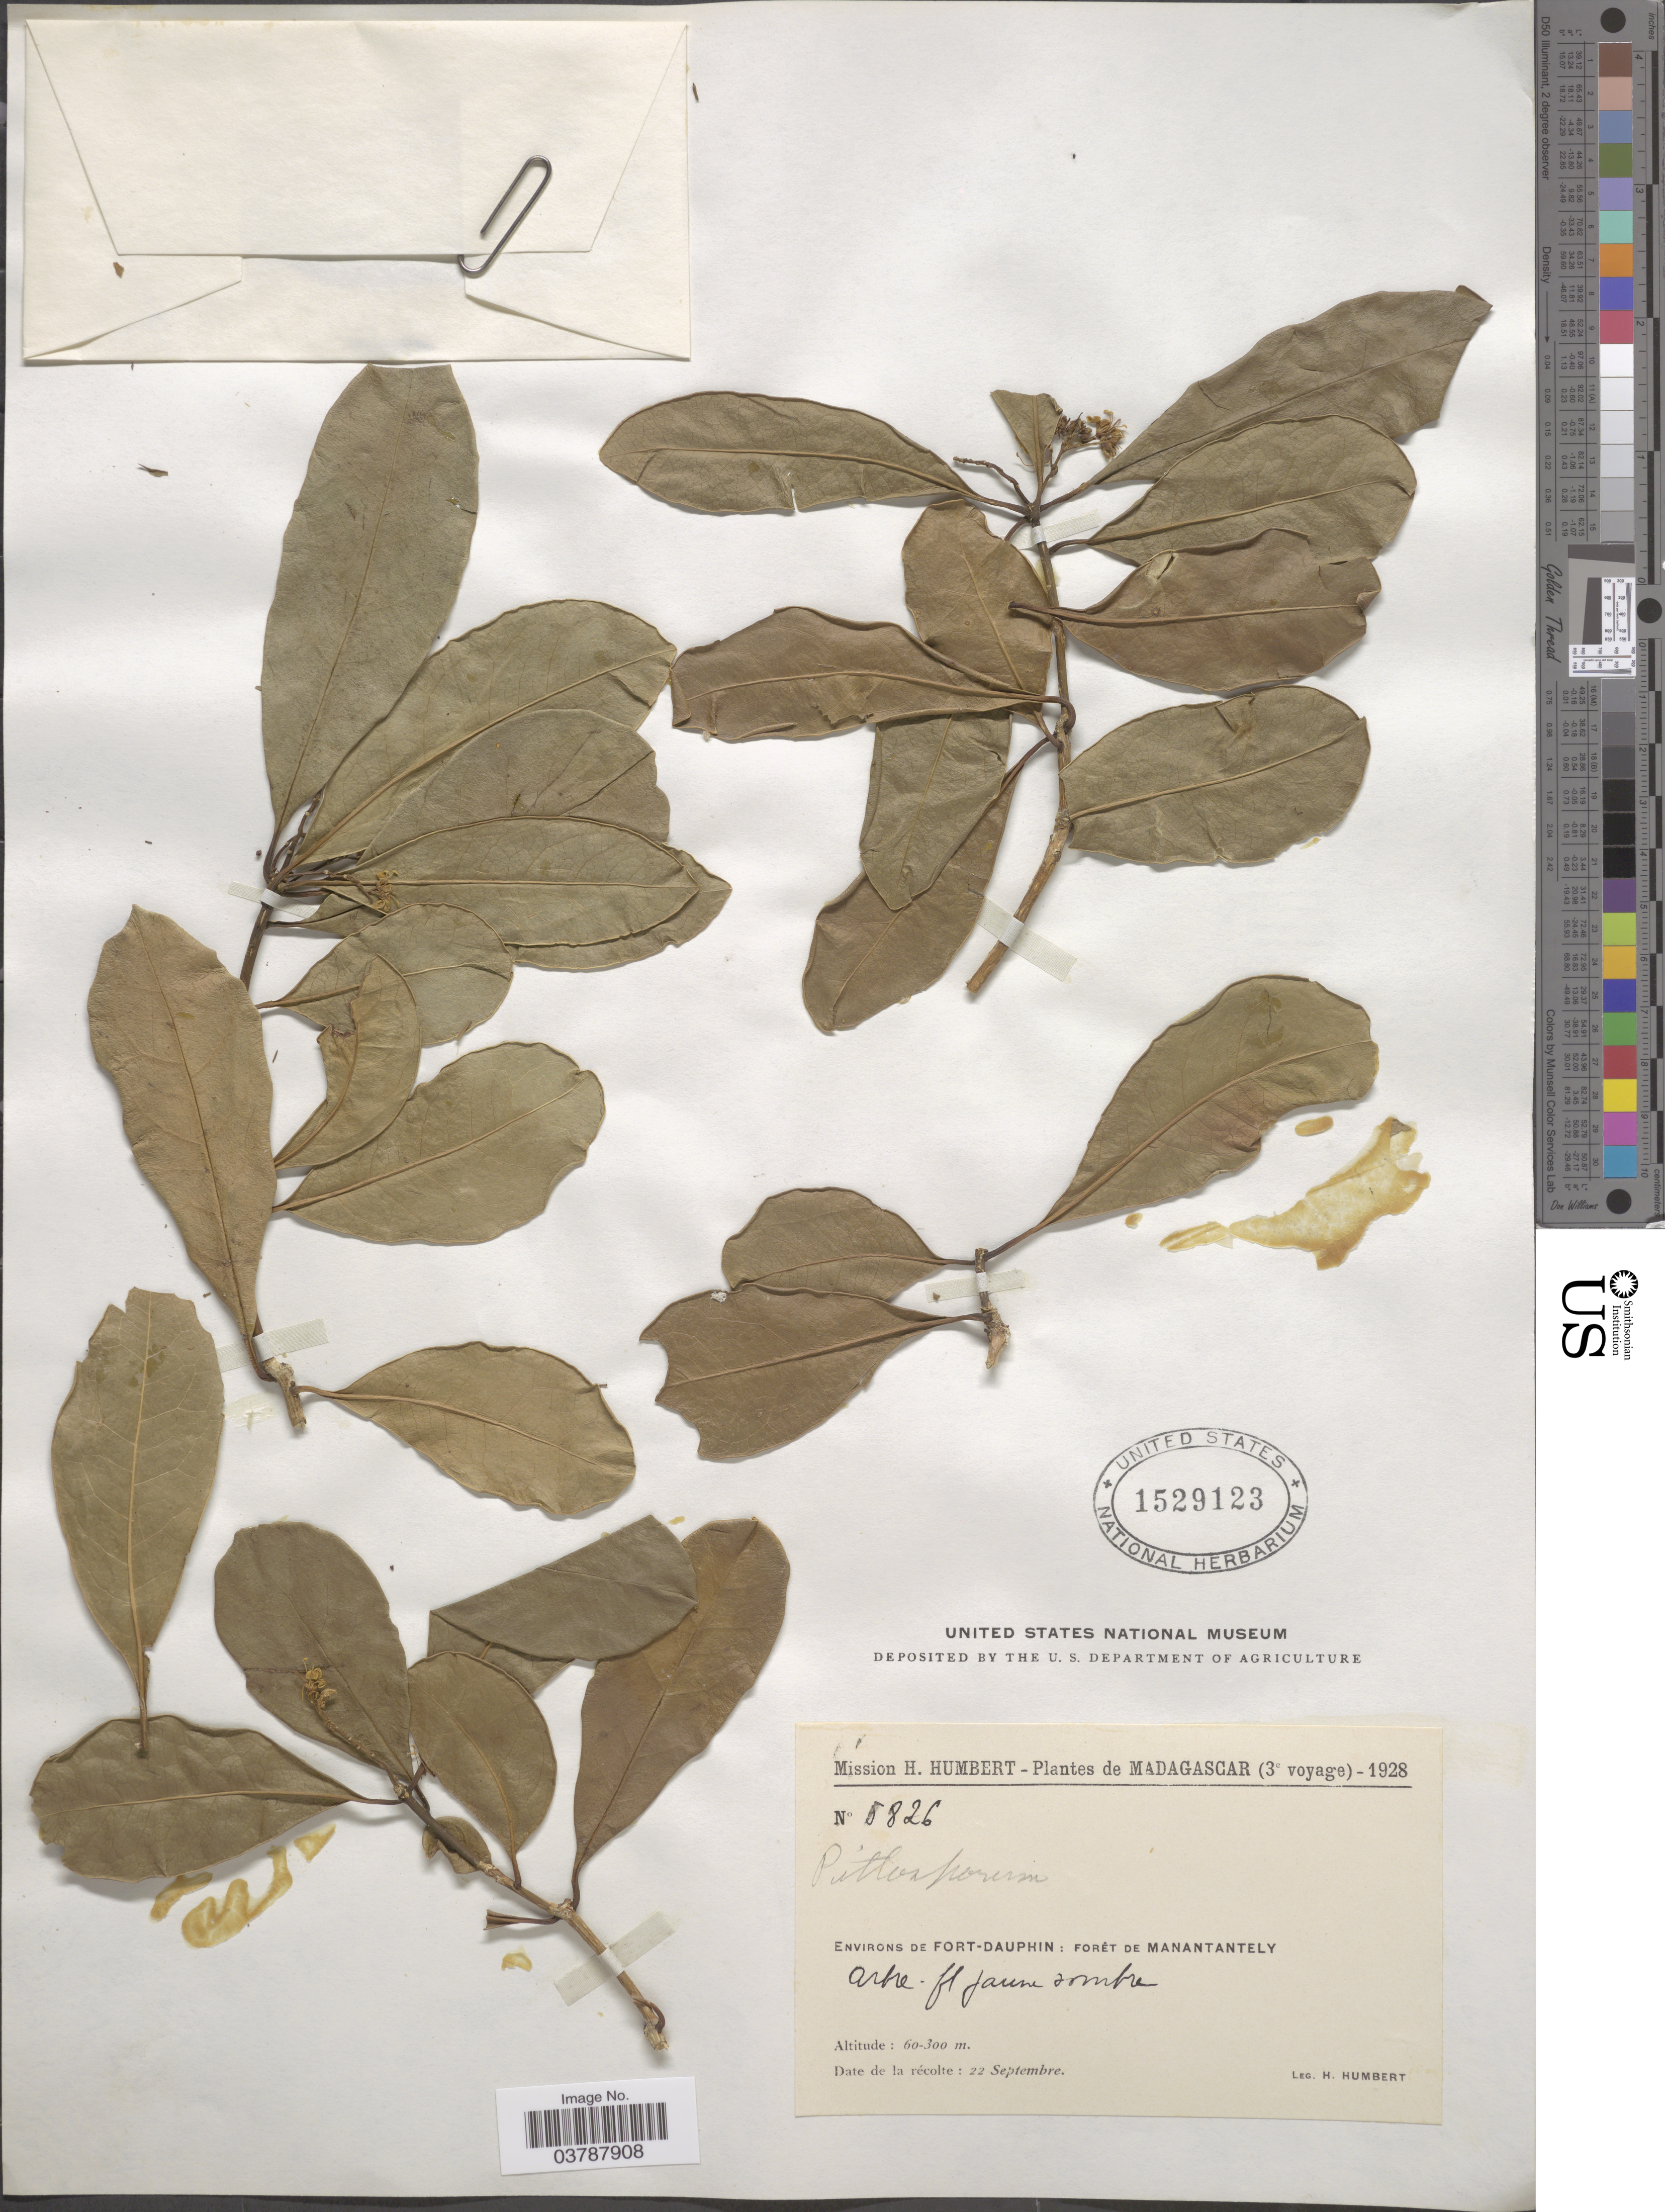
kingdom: Plantae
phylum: Tracheophyta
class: Magnoliopsida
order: Apiales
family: Pittosporaceae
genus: Pittosporum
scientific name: Pittosporum sp.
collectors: H. Humbert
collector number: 5826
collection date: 1928-09-22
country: Madagascar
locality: Environs de Fort-Dauphin: Forét de Manantantely.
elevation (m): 30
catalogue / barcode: US 1529123